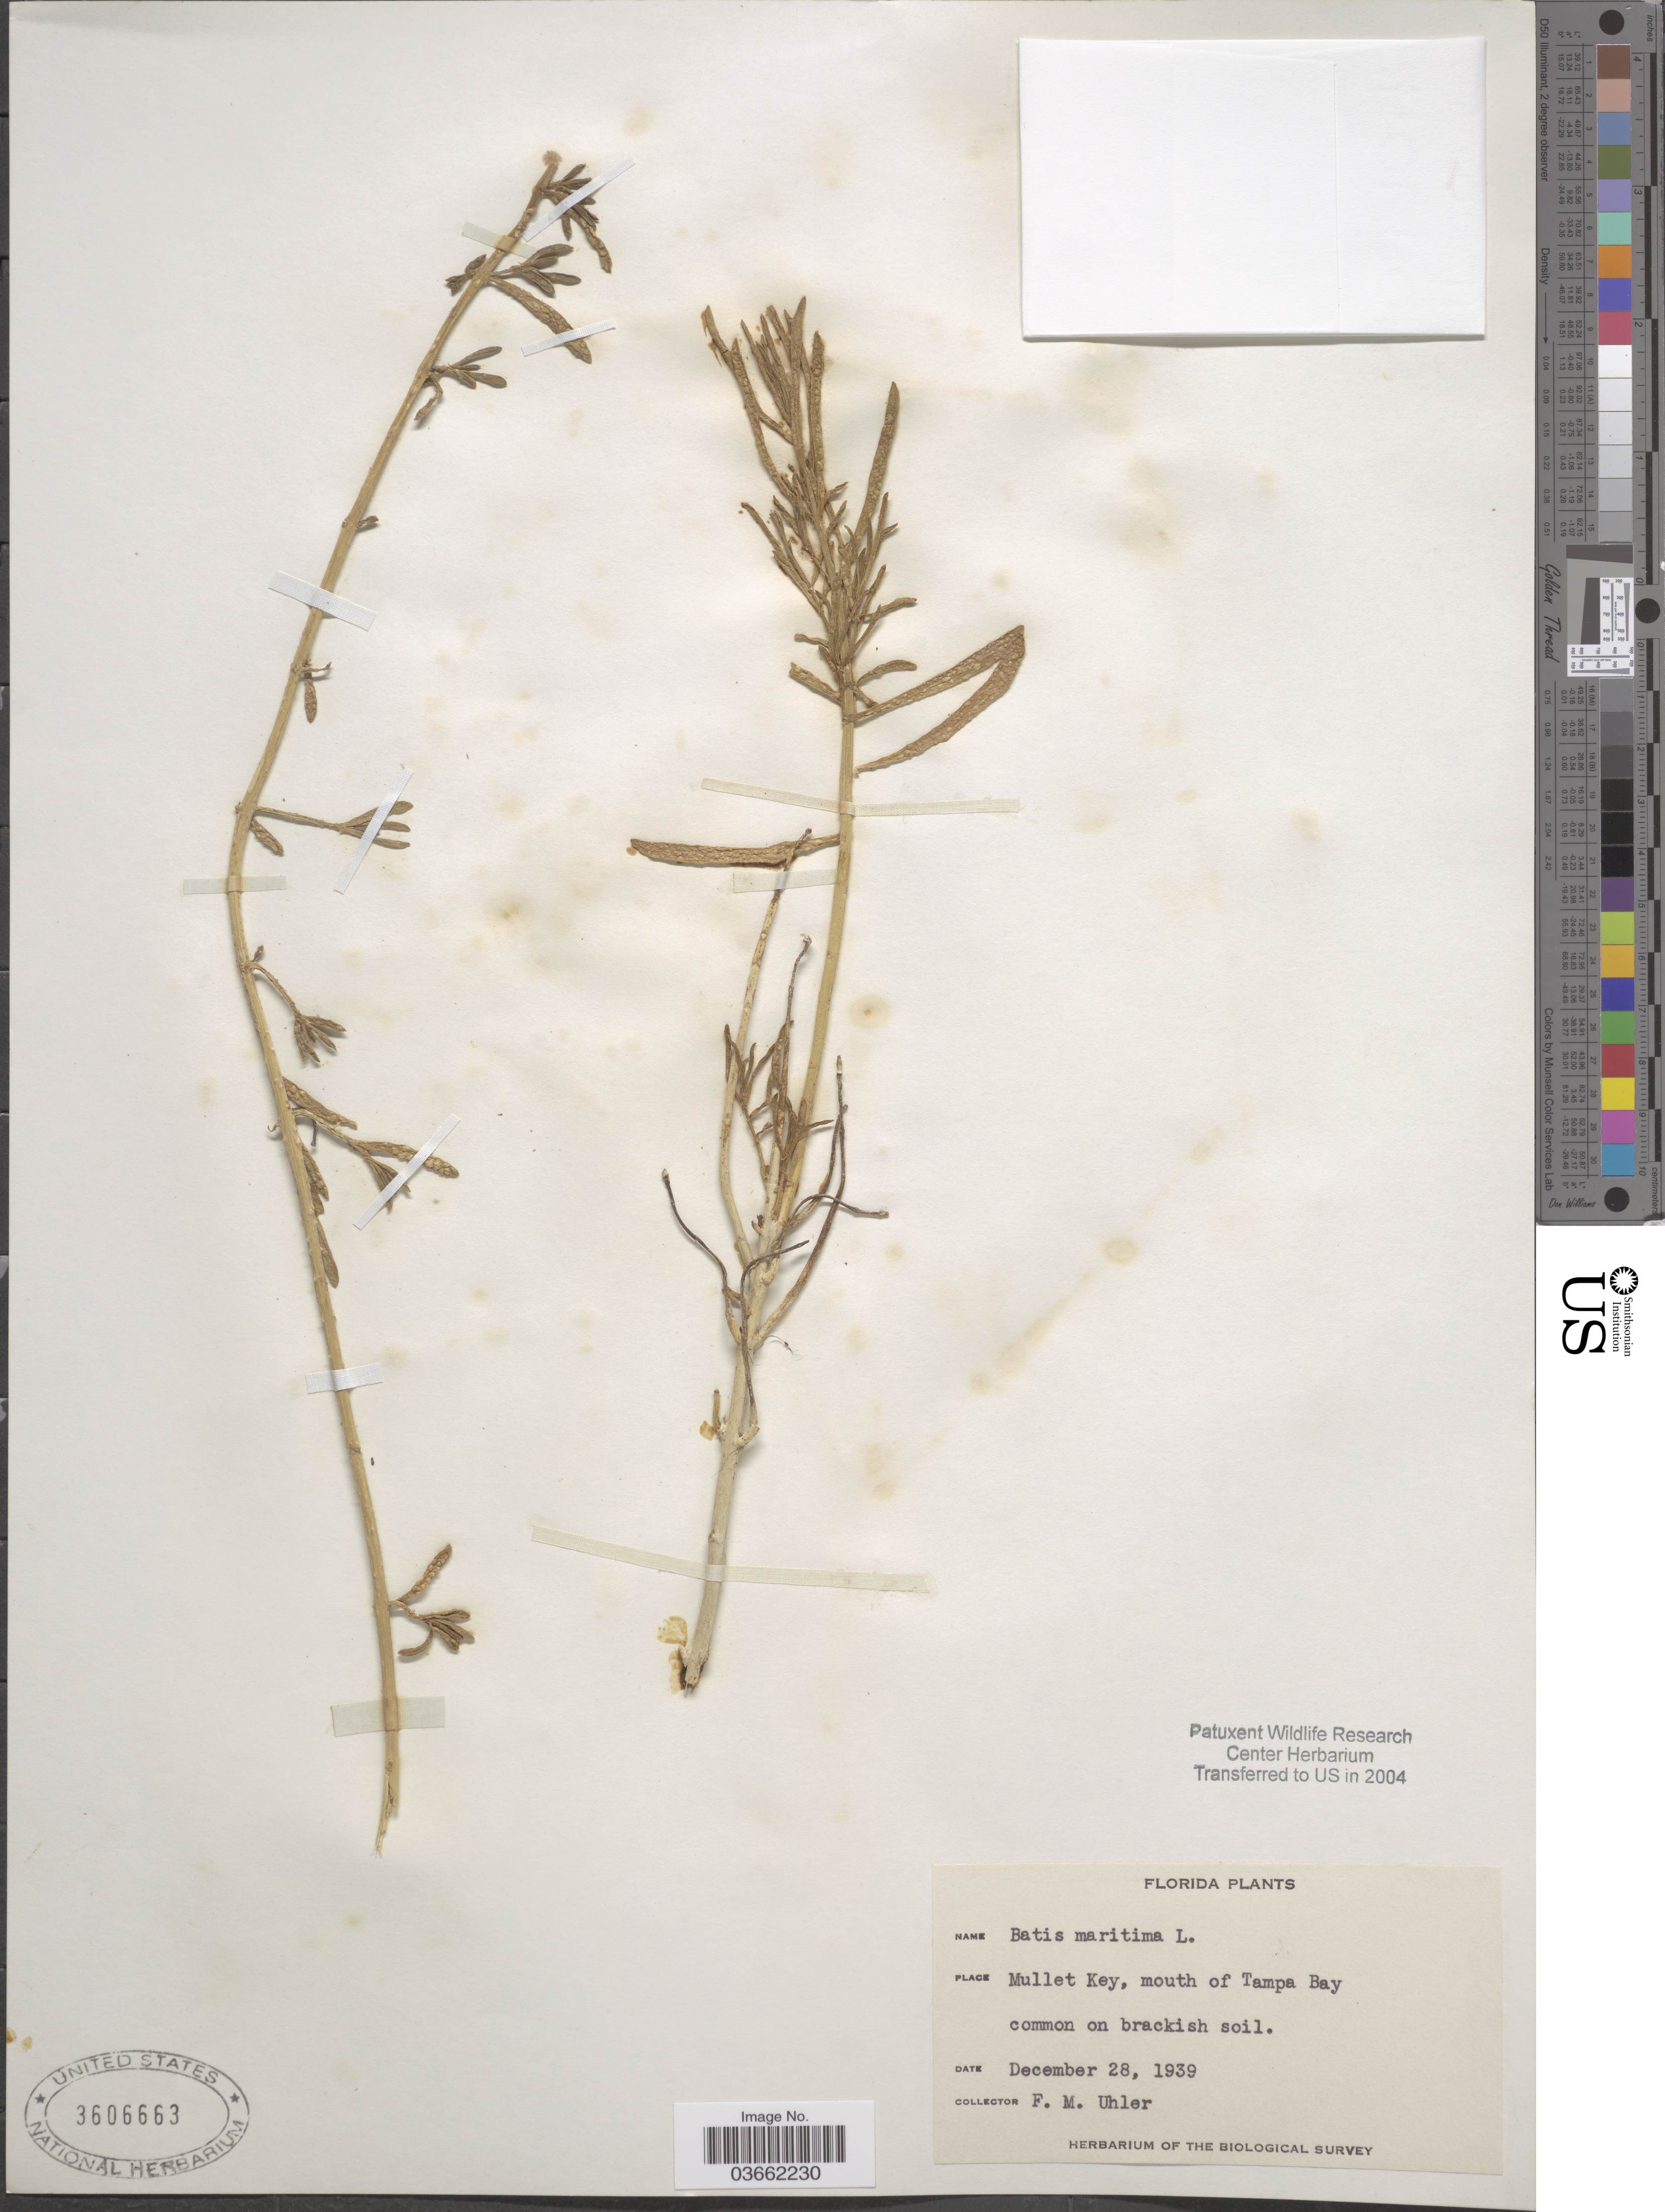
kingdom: Plantae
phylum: Tracheophyta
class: Magnoliopsida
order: Brassicales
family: Bataceae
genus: Batis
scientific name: Batis maritima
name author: L.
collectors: F. M. Uhler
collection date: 1939-12-28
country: United States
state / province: Florida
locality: Mullet Key, mouth of Tampa Bay.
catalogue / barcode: US 3606663